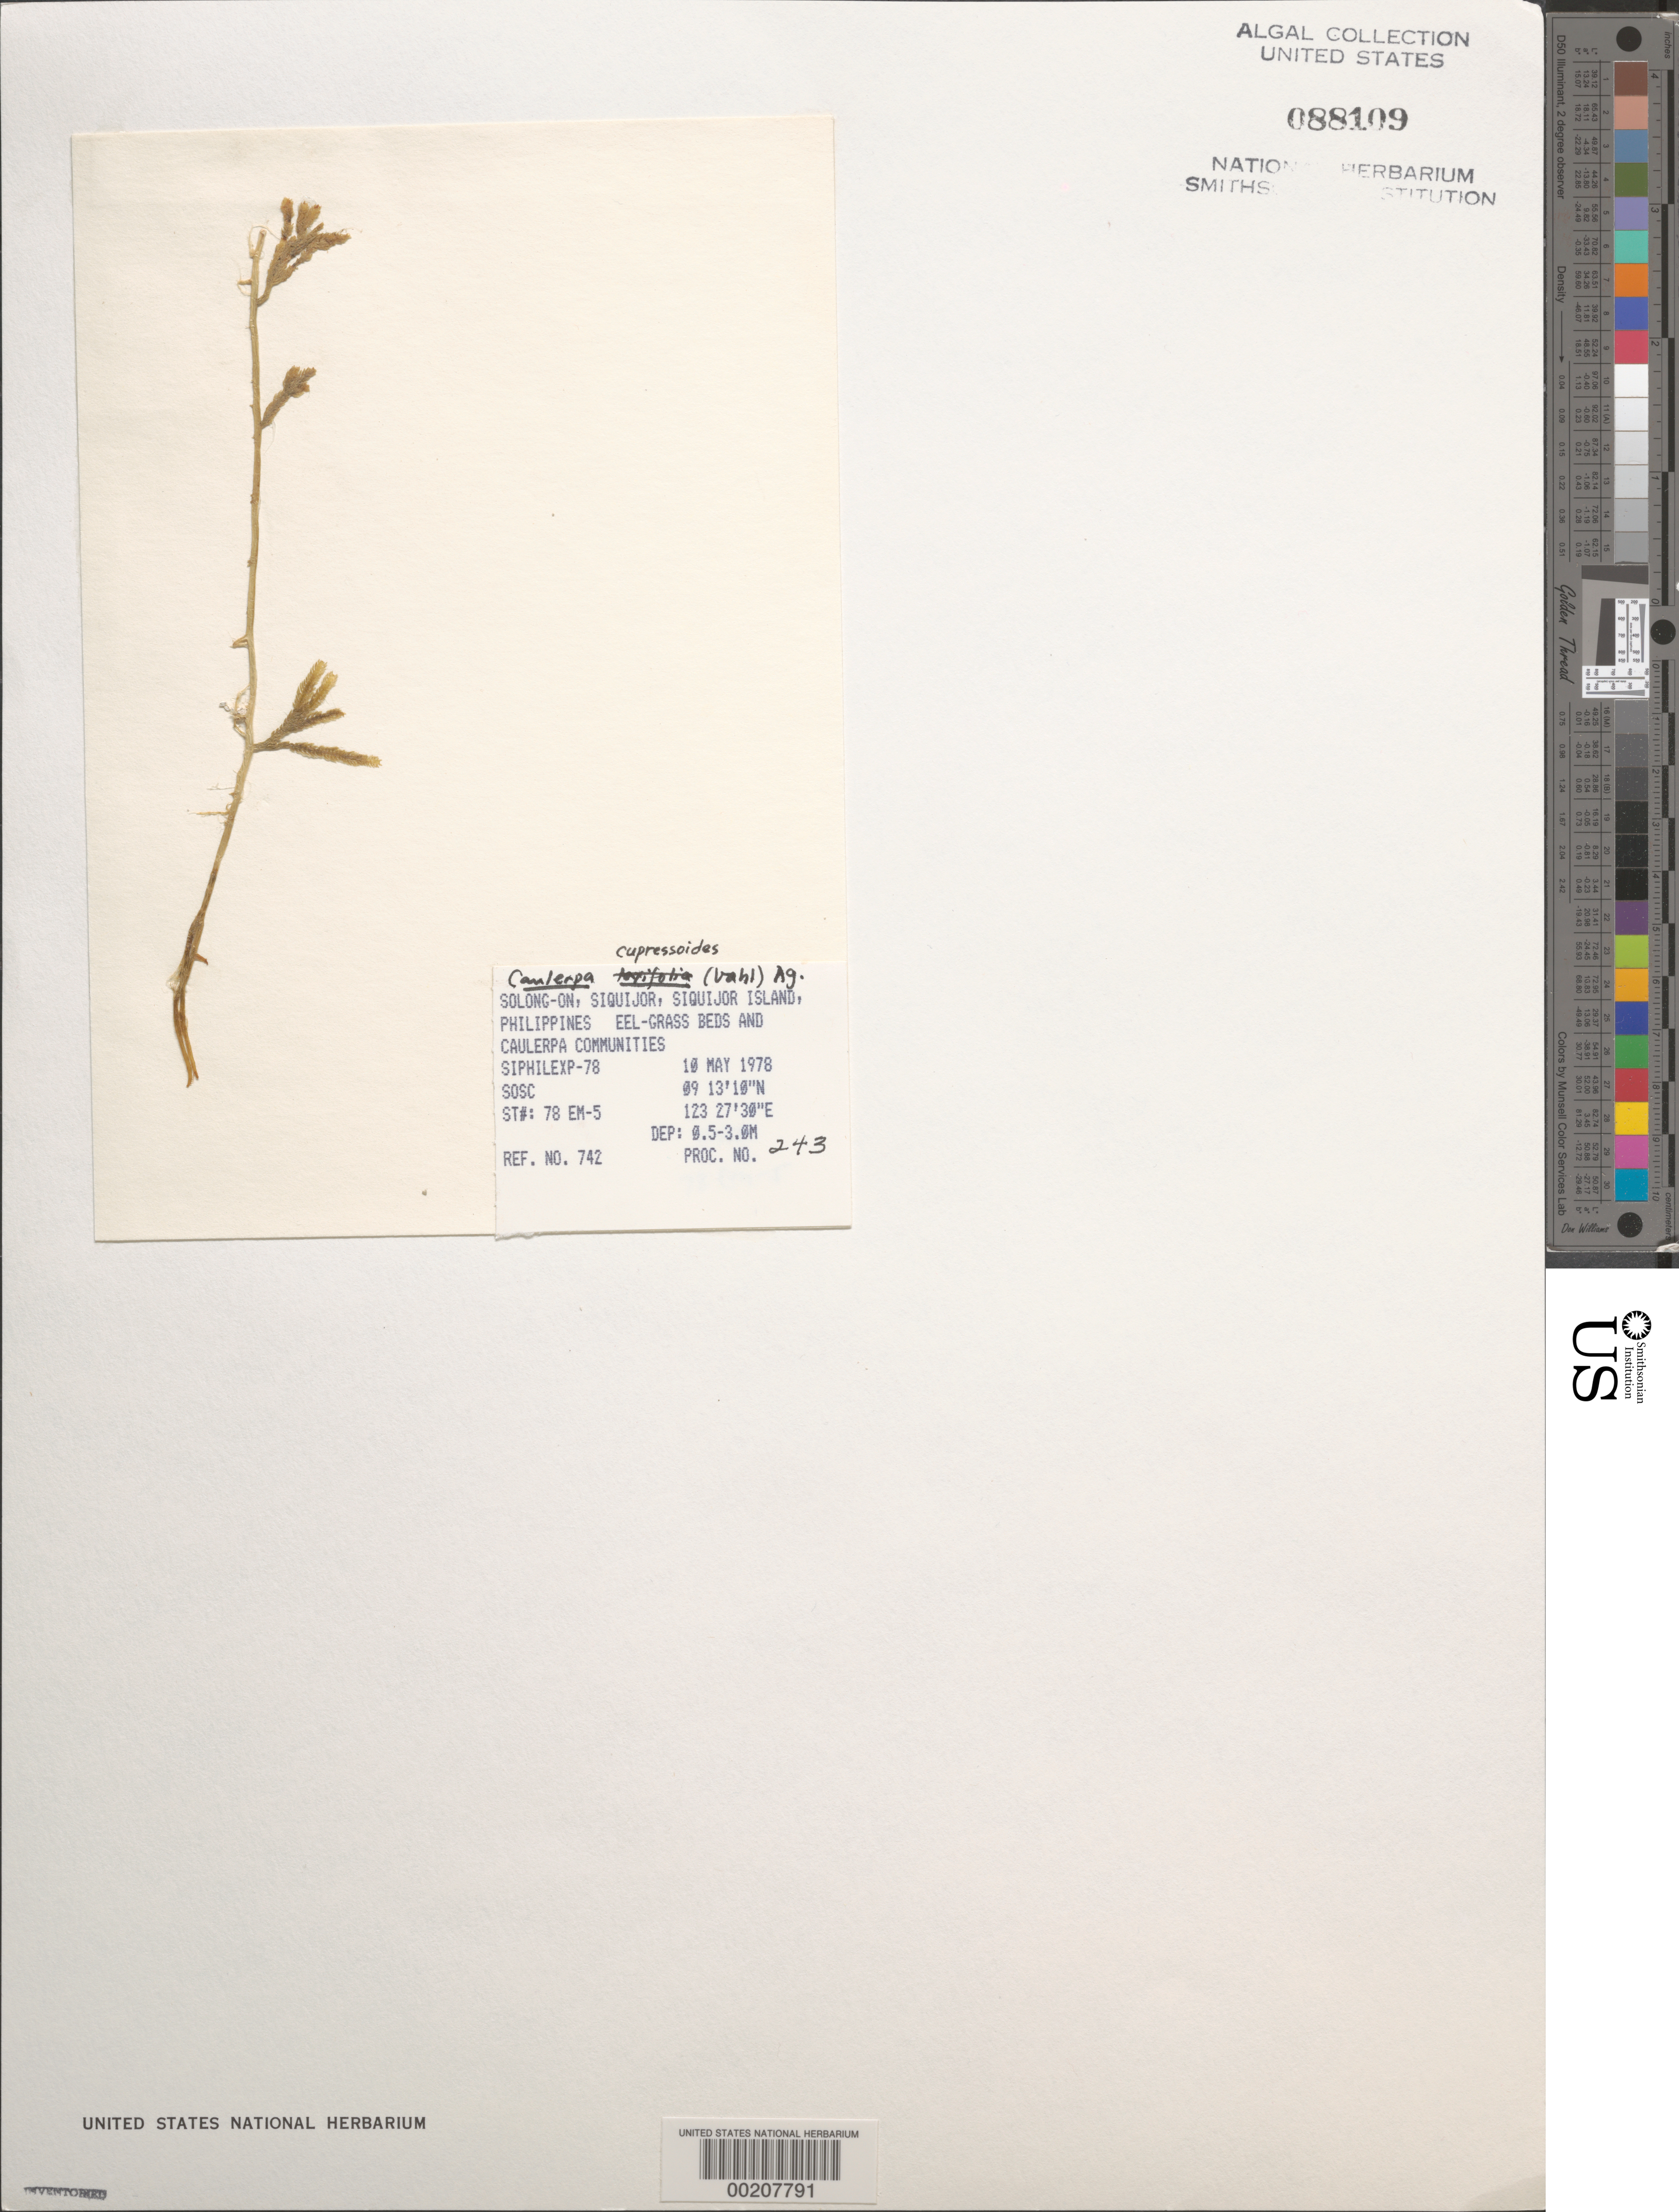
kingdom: Plantae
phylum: Chlorophyta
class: Ulvophyceae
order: Bryopsidales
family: Caulerpaceae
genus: Caulerpa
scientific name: Caulerpa cupressoides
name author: (Vahl) C. Agardh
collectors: SOSC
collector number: Station 78 Em-5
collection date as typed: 10 May 1978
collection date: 1978-05-10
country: Philippines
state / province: Central Visayas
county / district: Siquijor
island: Siquijor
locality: Solong-on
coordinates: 09 13'10"N, 123 27'30"E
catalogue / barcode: US 88109